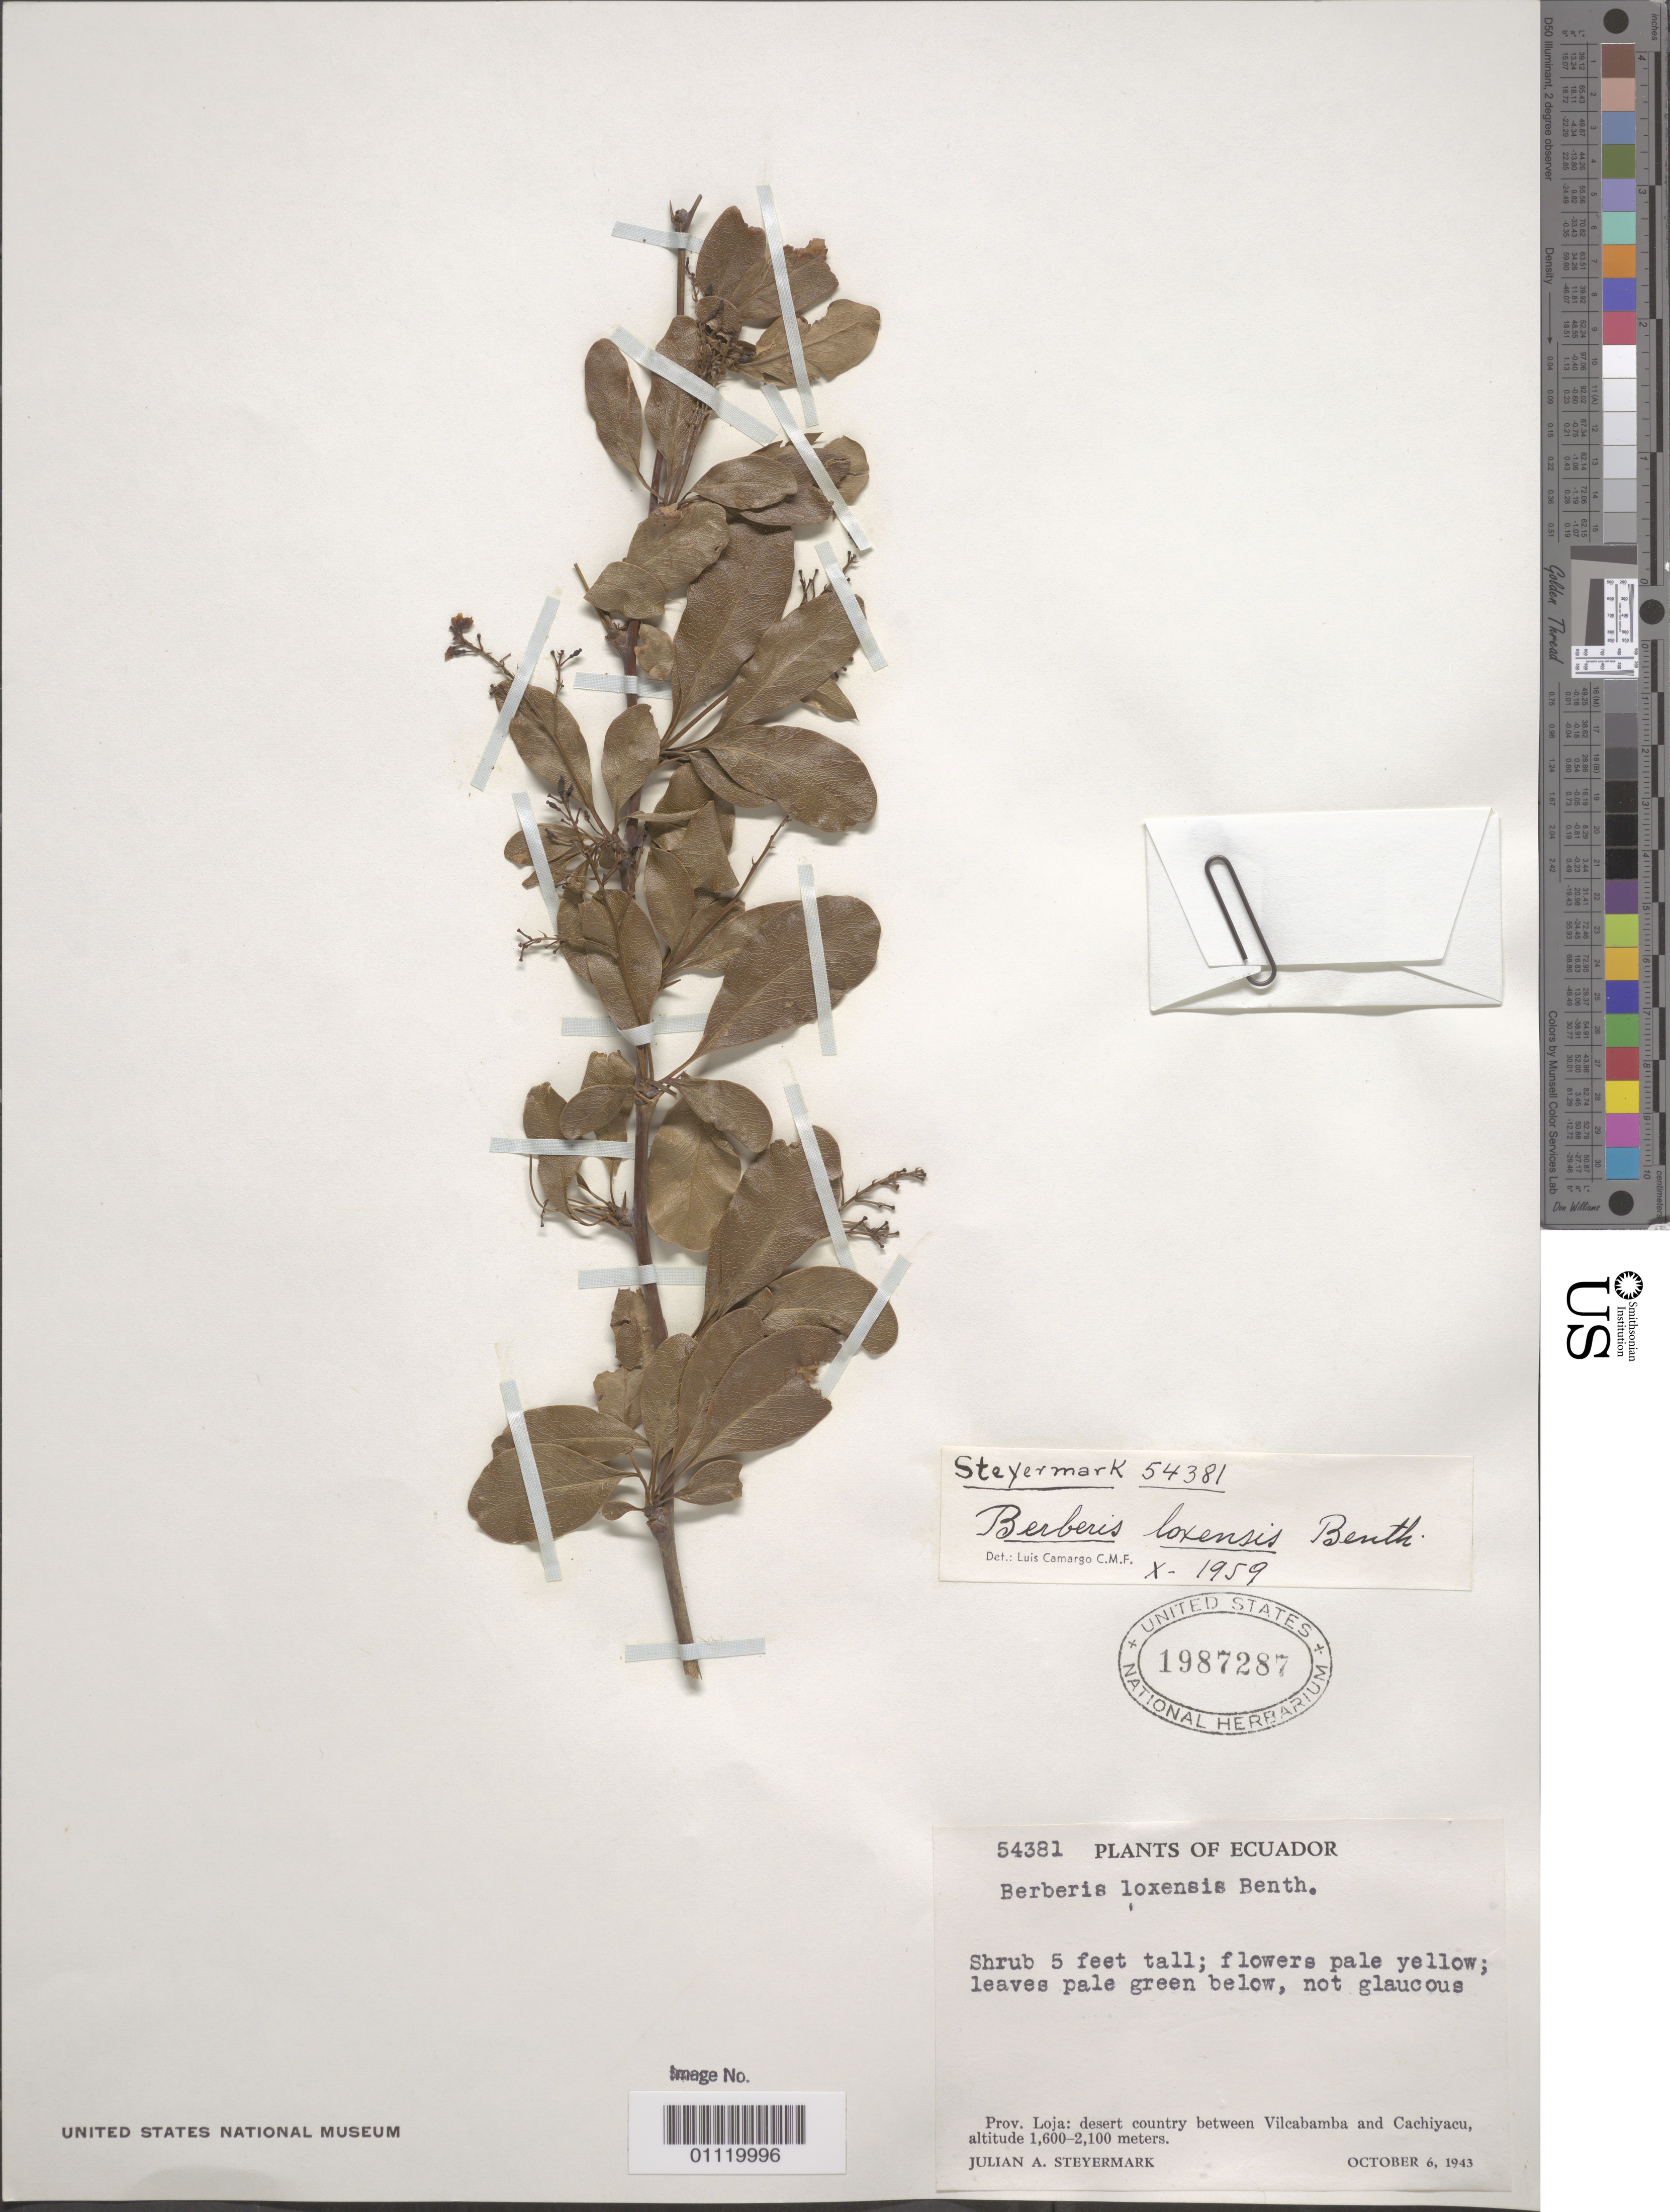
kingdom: Plantae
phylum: Tracheophyta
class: Magnoliopsida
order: Ranunculales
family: Berberidaceae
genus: Berberis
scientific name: Berberis loxensis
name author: Benth.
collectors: J. Steyermark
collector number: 54381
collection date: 1943-10-06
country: Ecuador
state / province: Loja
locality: Desert country between Vilcabamba and Cachiyacu.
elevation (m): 1600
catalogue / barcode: US 1987287